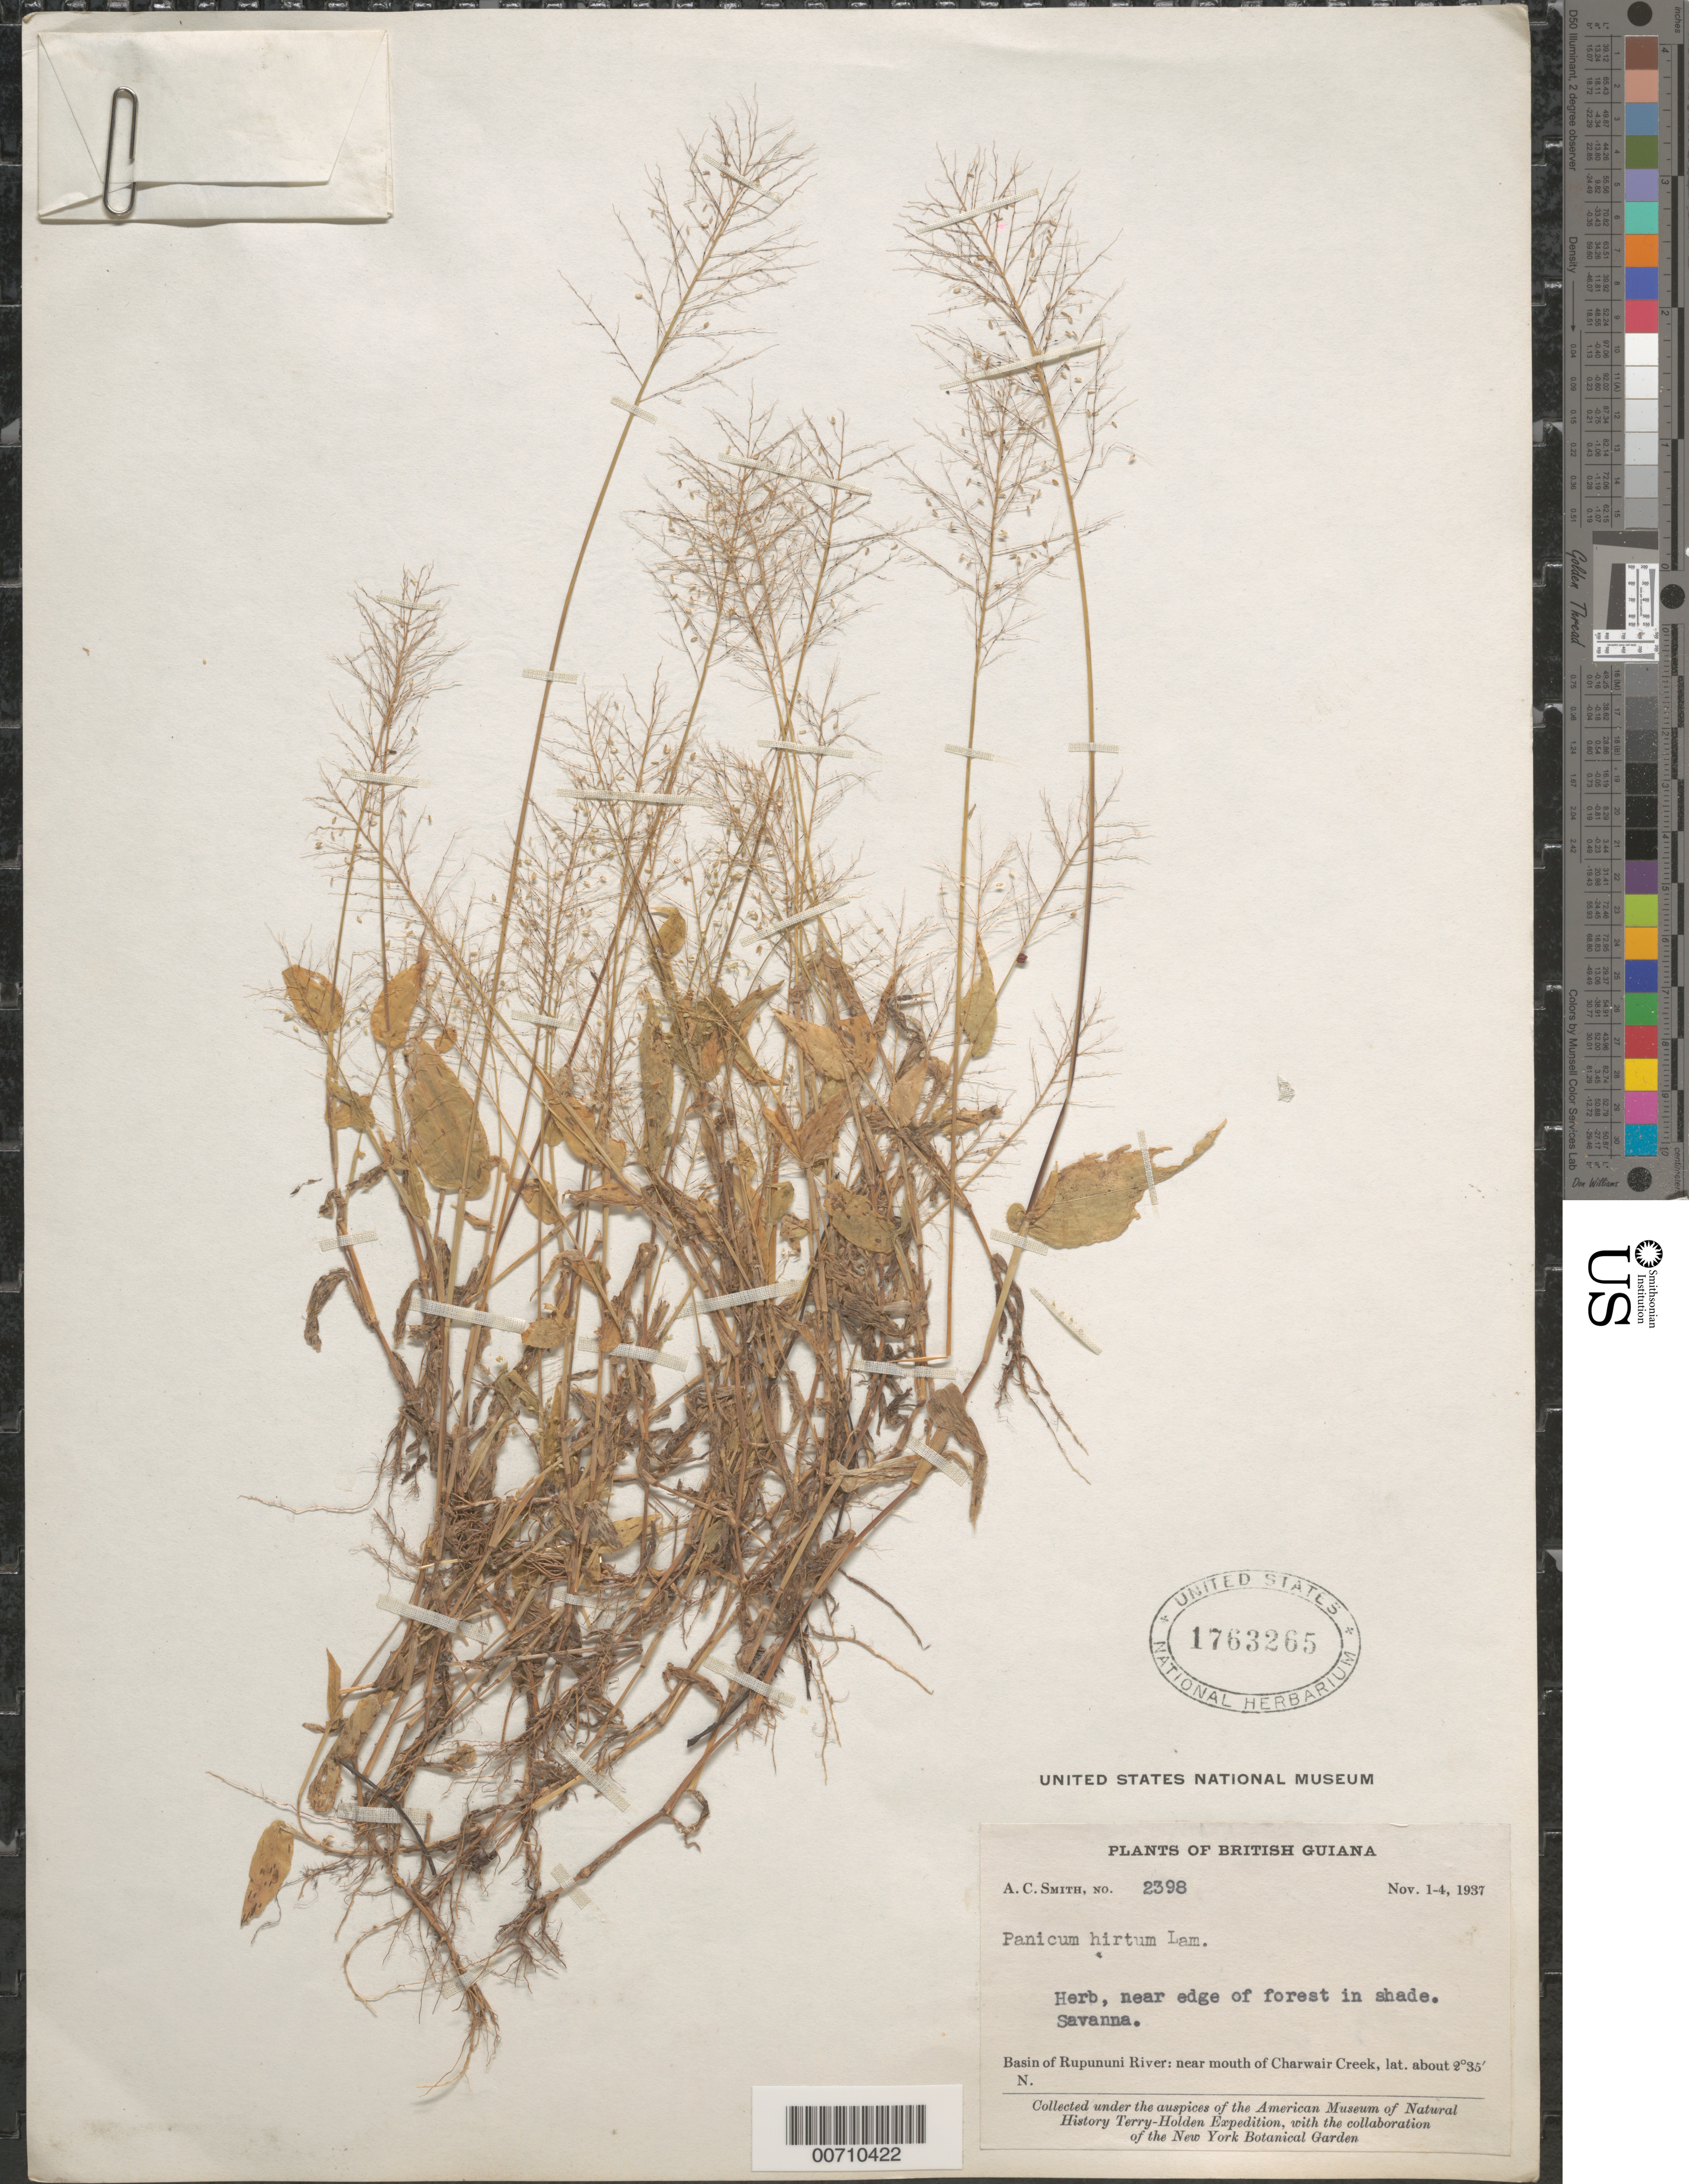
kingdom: Plantae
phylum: Tracheophyta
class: Liliopsida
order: Poales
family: Poaceae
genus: Panicum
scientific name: Panicum hirtum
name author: Lam.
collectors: A. C. Smith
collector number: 2398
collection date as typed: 1-Nov-37 to 4-Nov-37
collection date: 1937-11-01/1937-11-04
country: Guyana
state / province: U. Takutu-U. Essequibo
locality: Charwair Creek, near mouth, Rupununi R. basin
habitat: Near edge of forest in shade savanna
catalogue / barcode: US 1763265